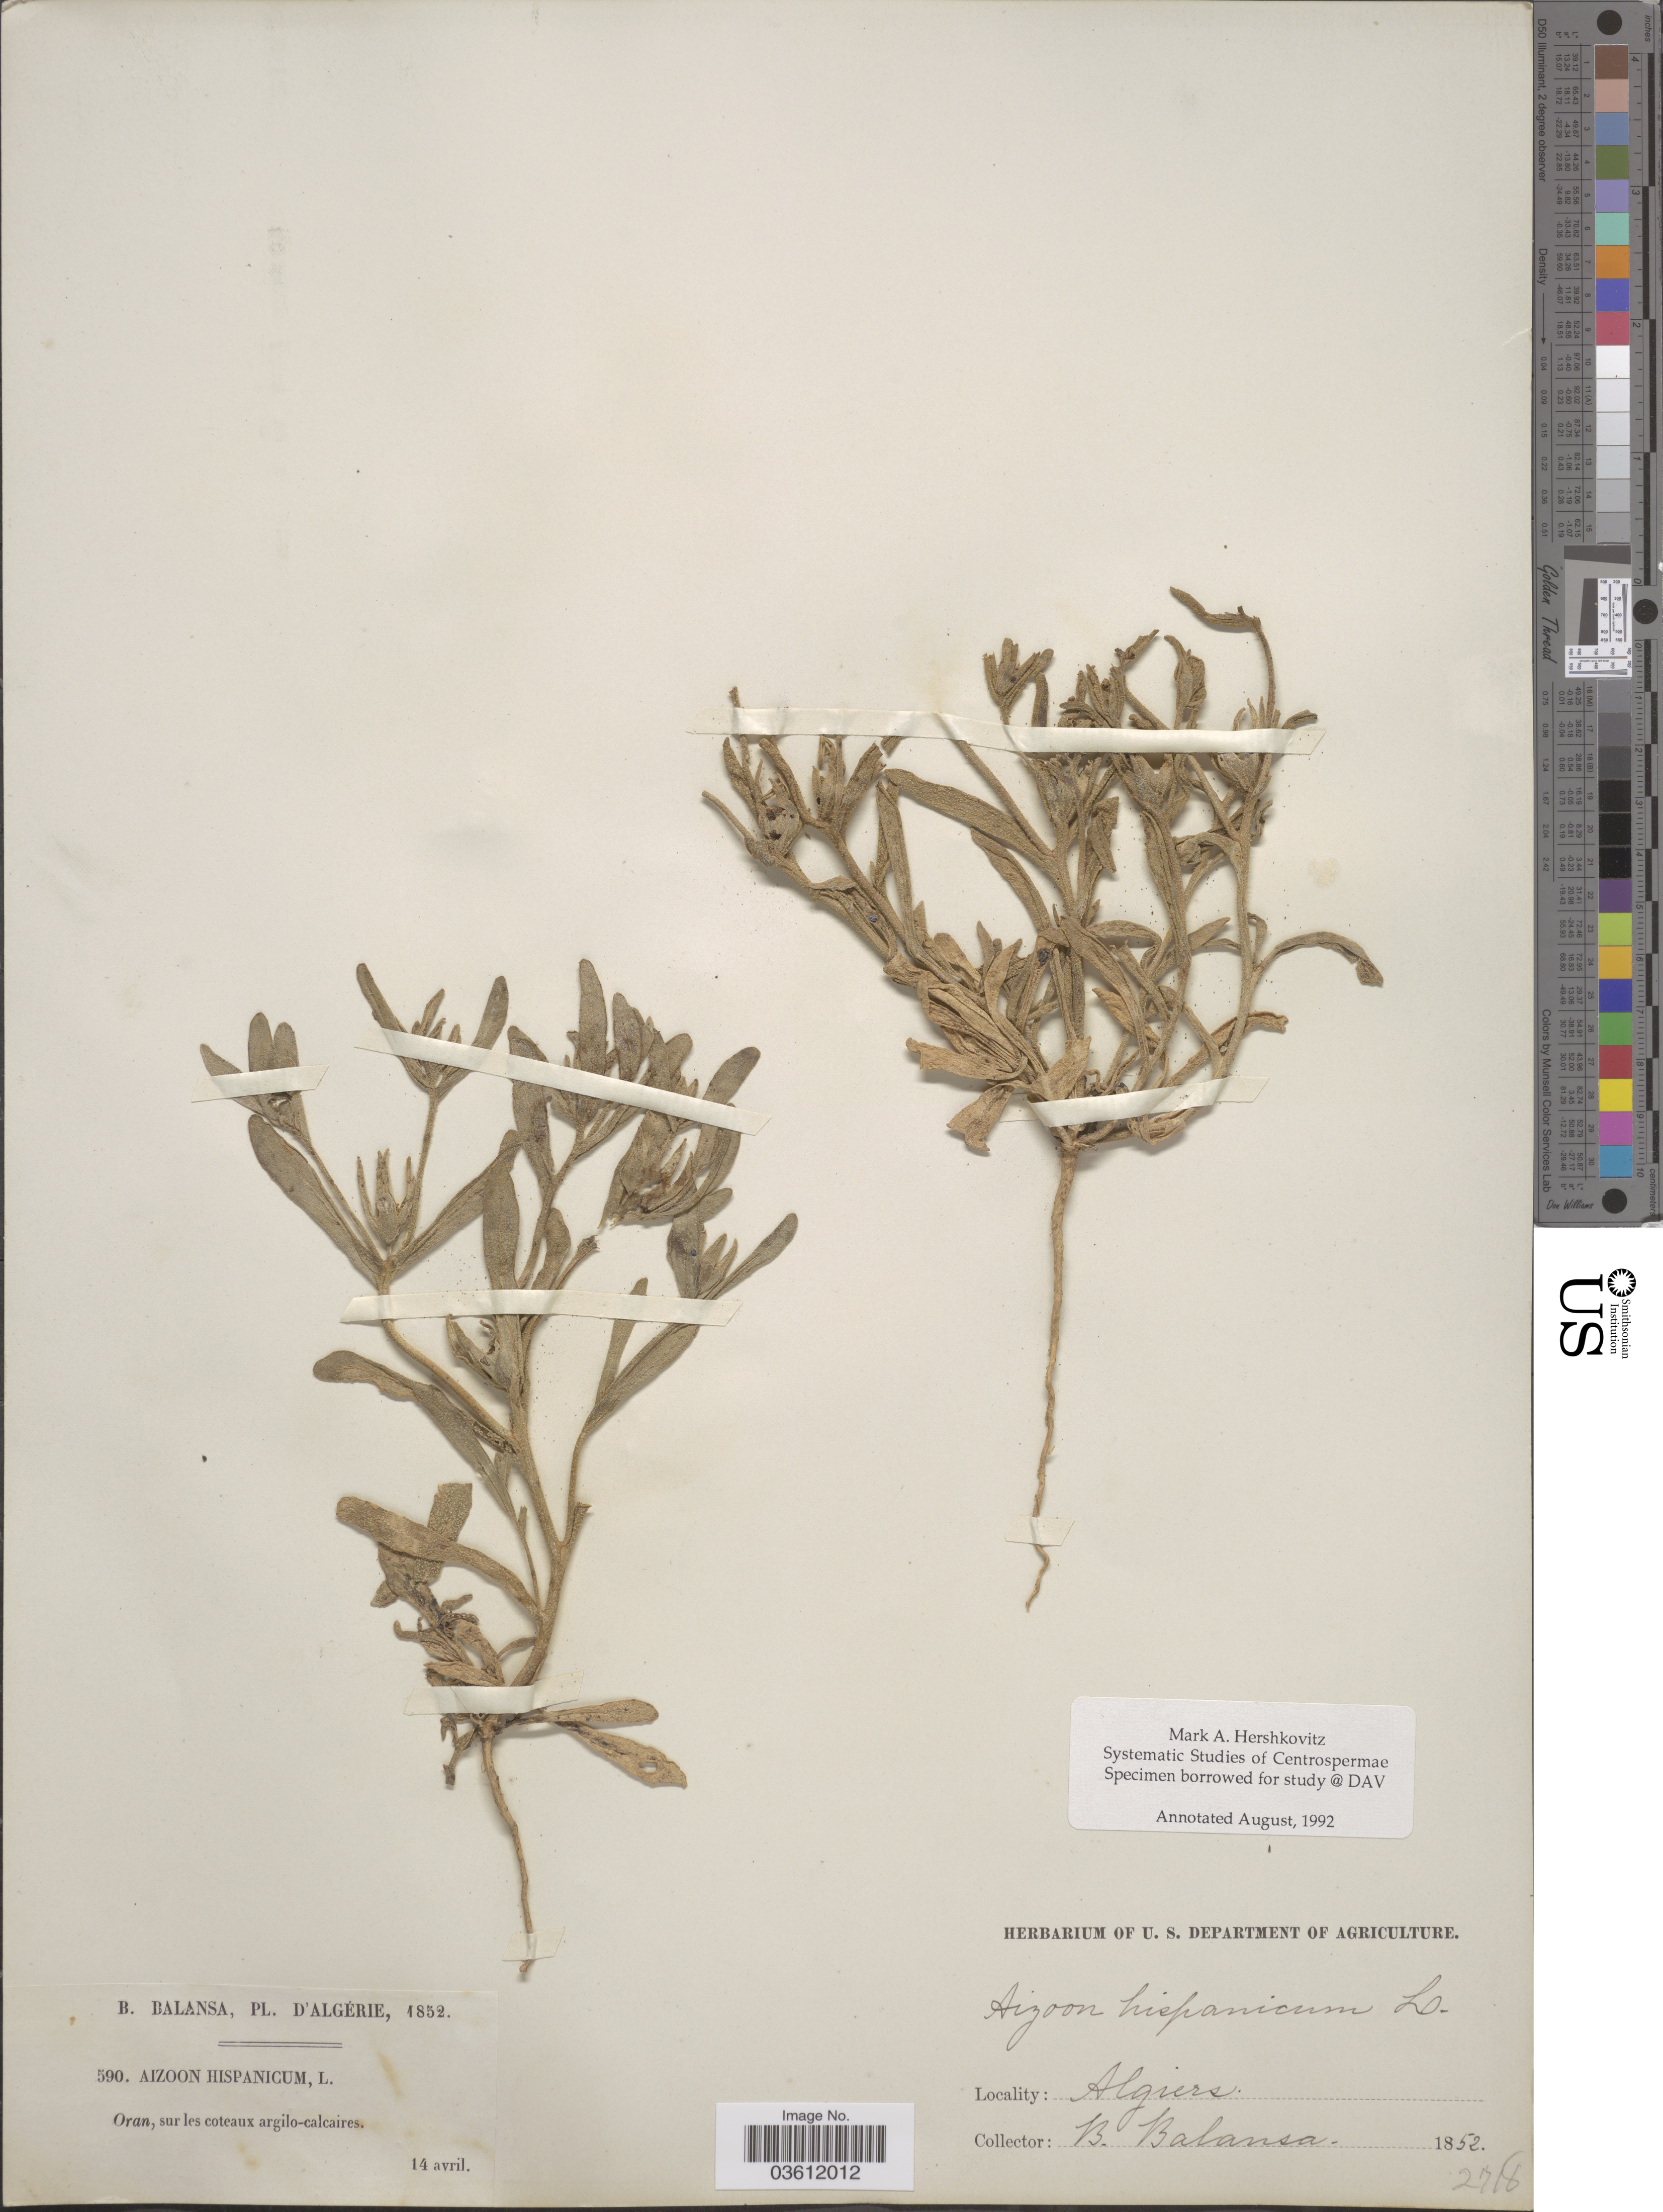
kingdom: Plantae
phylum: Tracheophyta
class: Magnoliopsida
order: Caryophyllales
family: Aizoaceae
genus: Aizoanthemopsis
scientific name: Aizoanthemopsis hispanica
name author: (L.) Klak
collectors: B. Balansa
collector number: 590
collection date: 1852-04-14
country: Algeria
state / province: Oran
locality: Algiers.